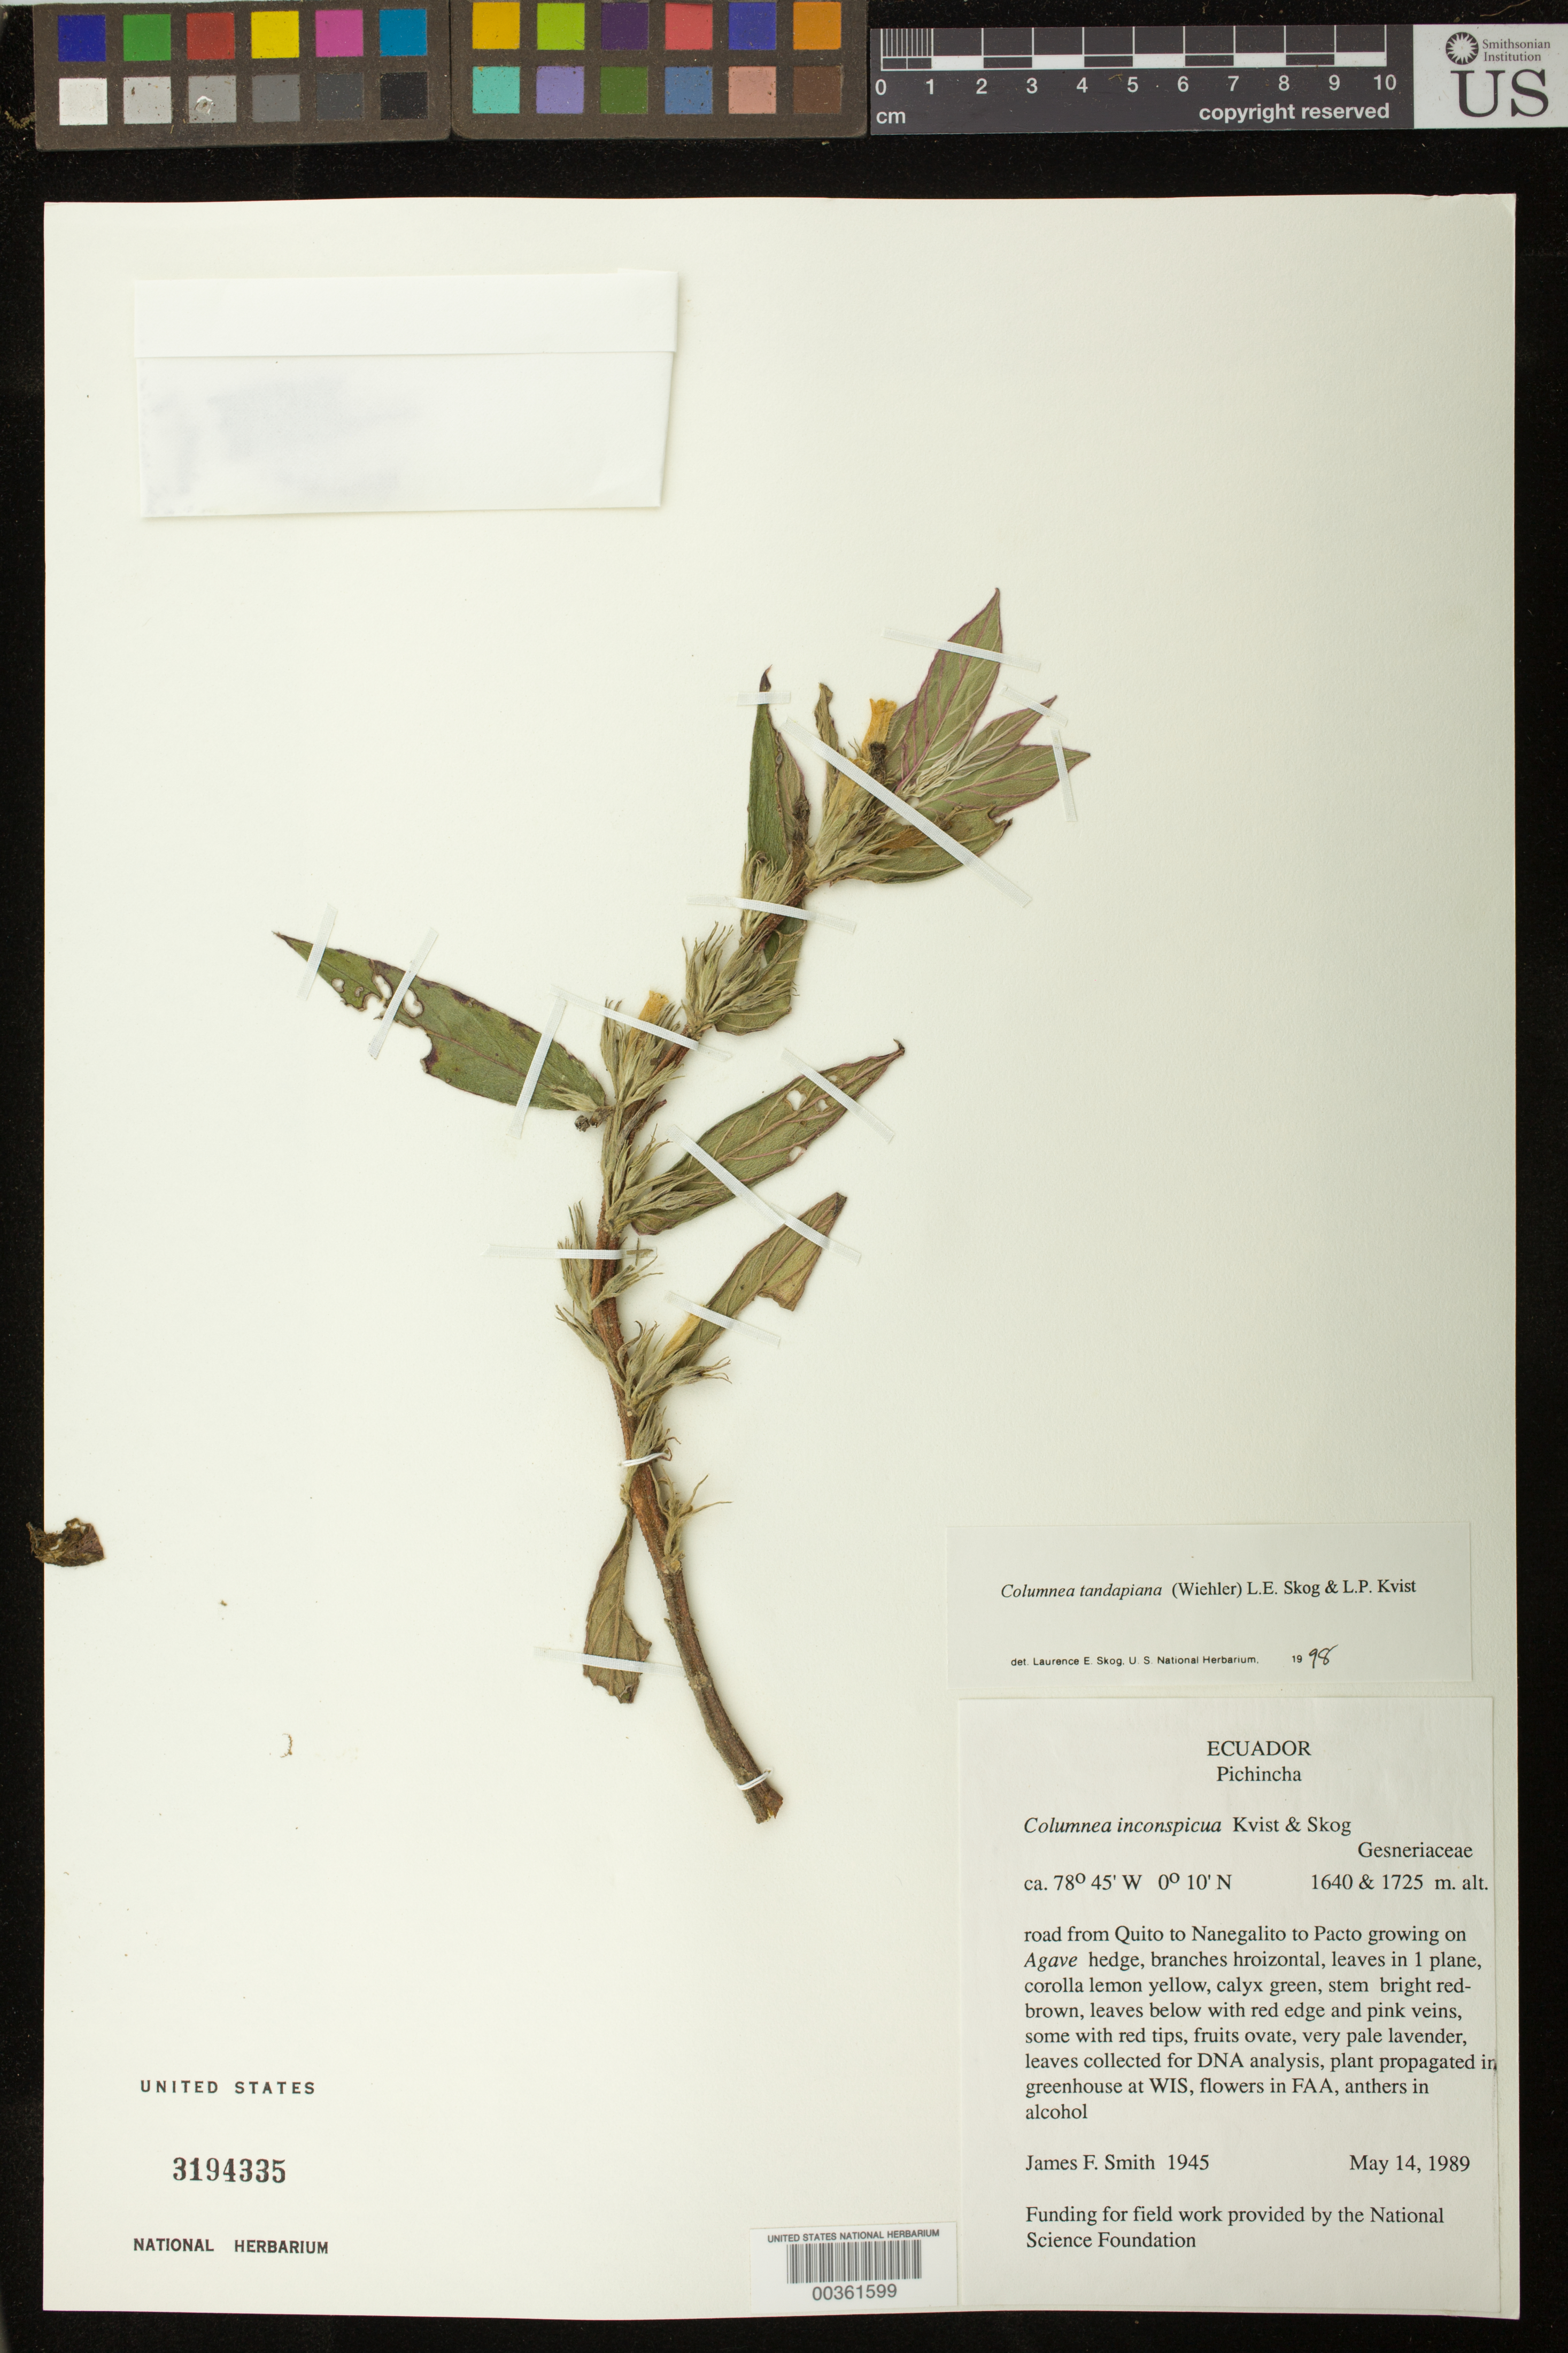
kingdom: Plantae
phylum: Tracheophyta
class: Magnoliopsida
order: Lamiales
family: Gesneriaceae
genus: Columnea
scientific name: Columnea tandapiana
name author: (Wiehler) L.E. Skog & L.P. Kvist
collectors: J. Smith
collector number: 1945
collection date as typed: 14 May 1989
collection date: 1989-05-14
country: Ecuador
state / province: Pichincha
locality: Road from Quito to Nanegalito to Pacto, 1640 and 1725 m. alt.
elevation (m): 1640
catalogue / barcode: US 3194335